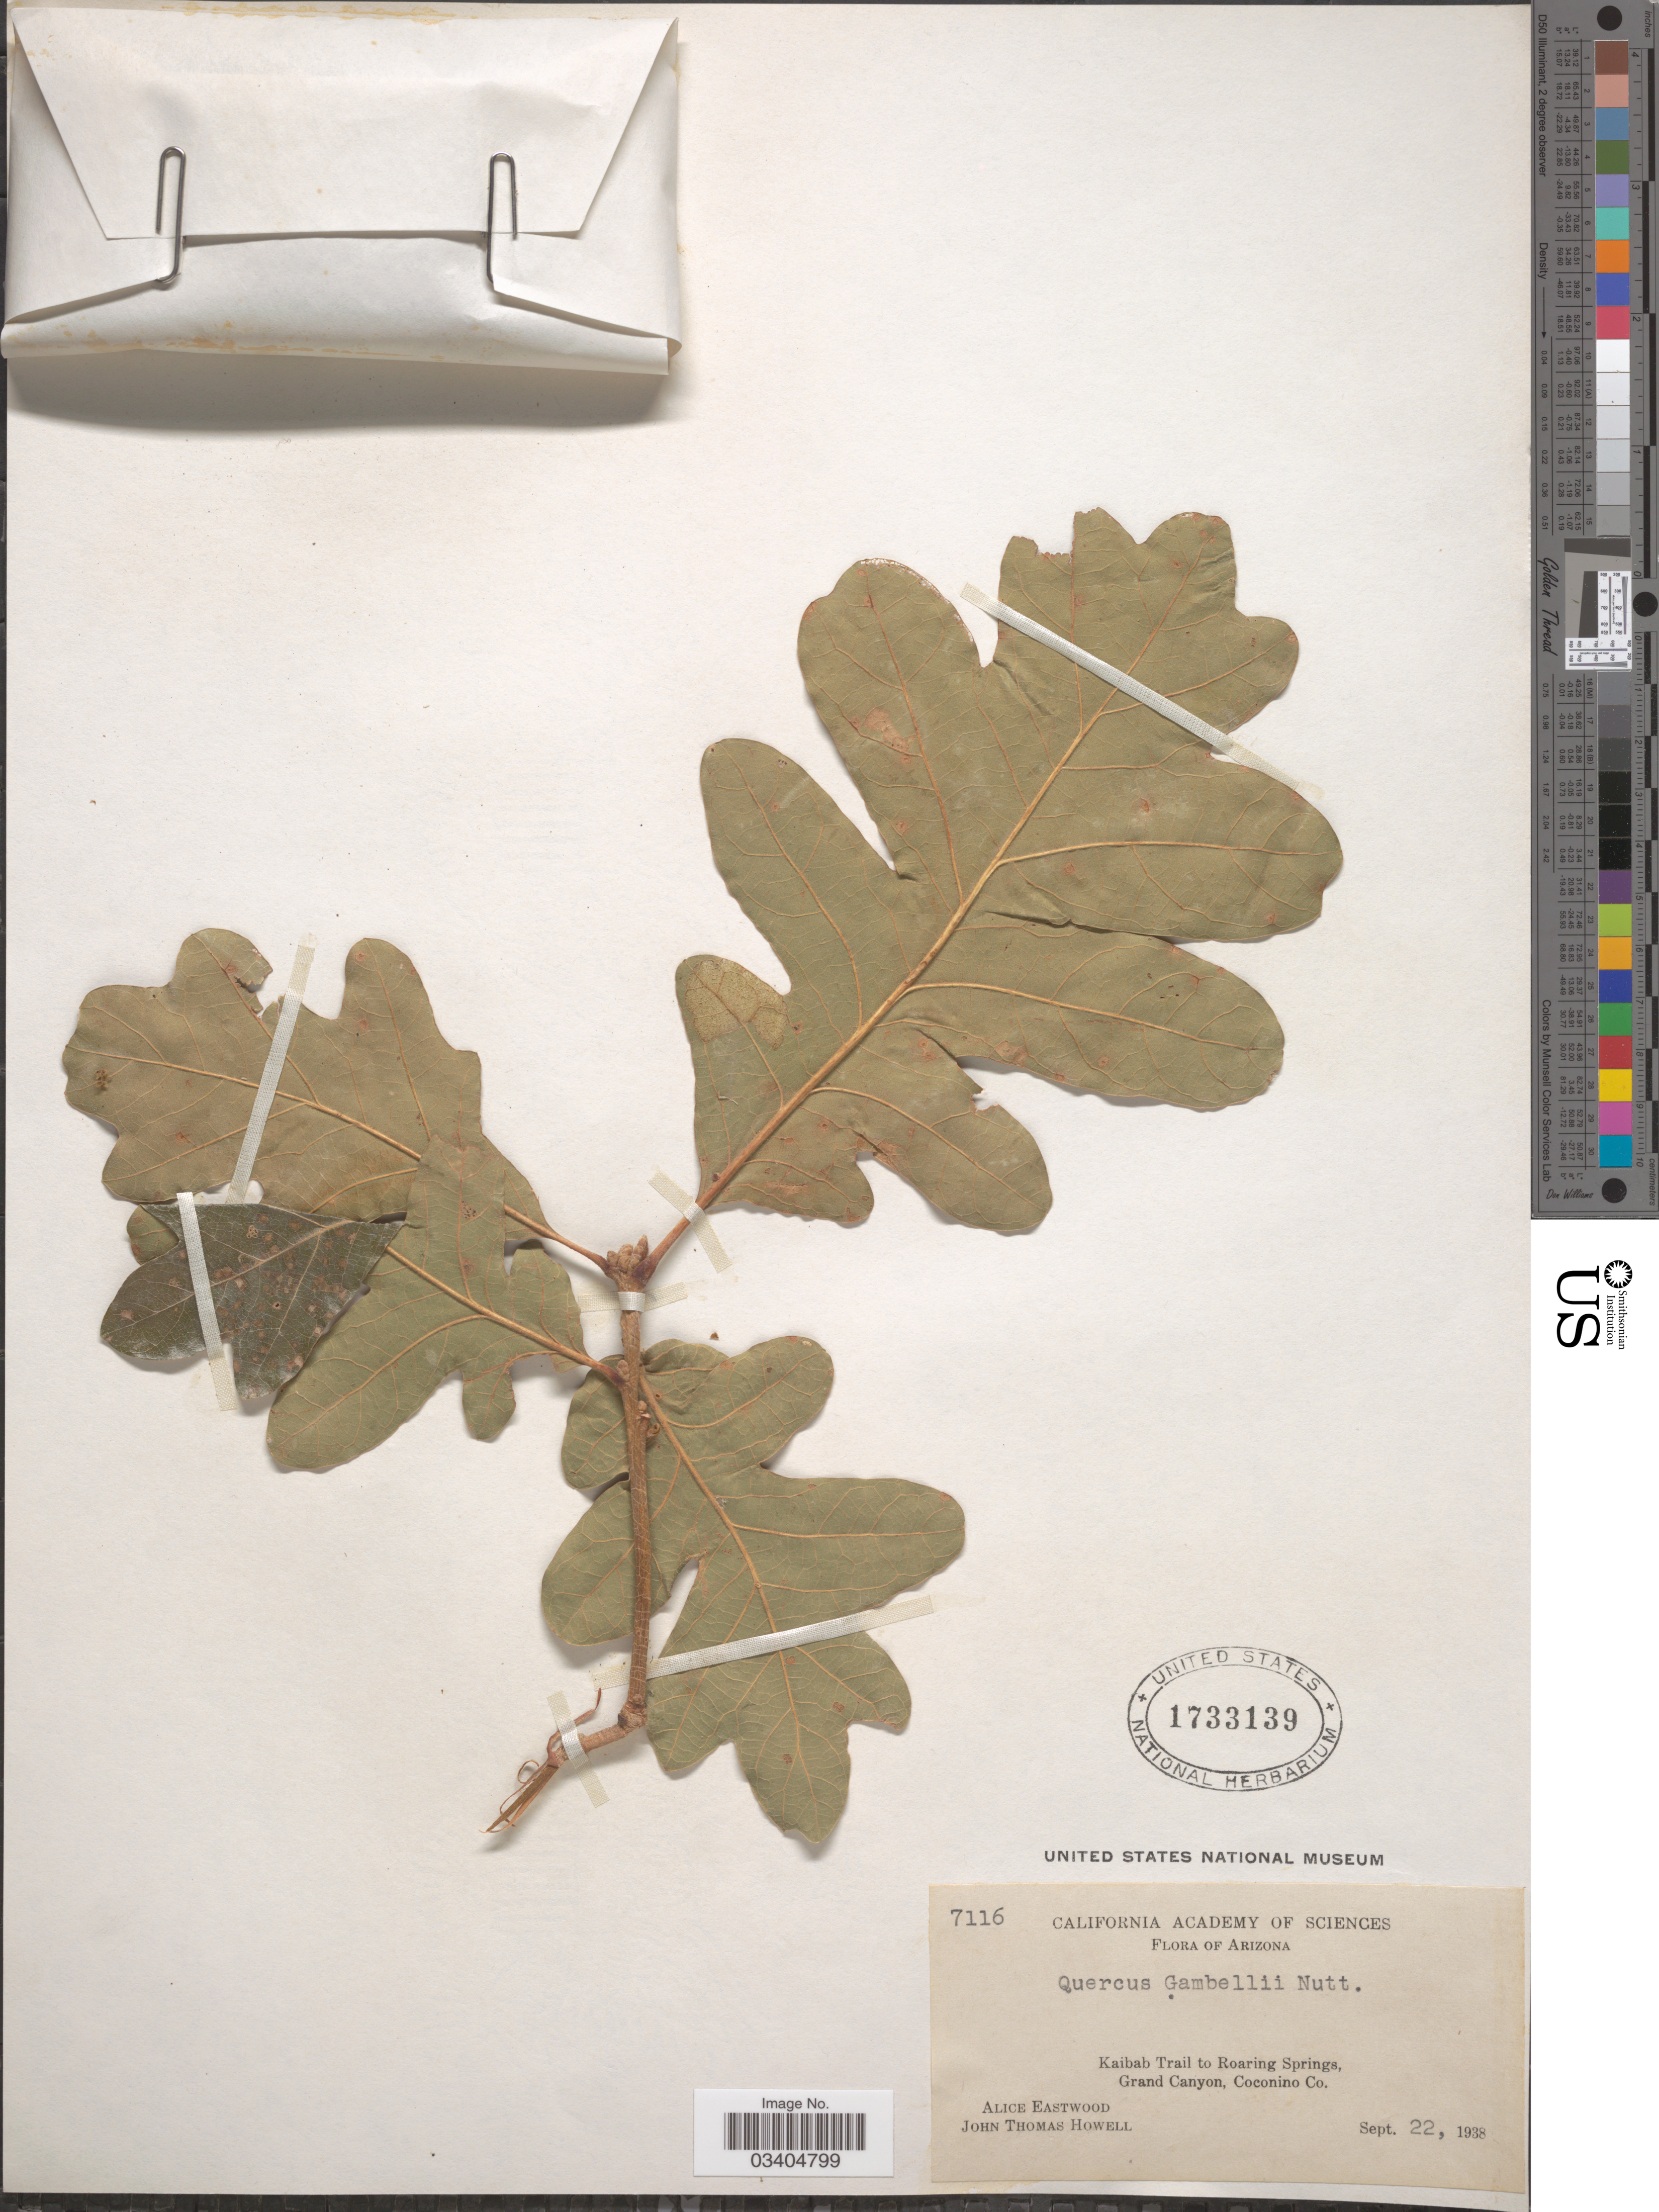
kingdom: Plantae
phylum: Tracheophyta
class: Magnoliopsida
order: Fagales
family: Fagaceae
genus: Quercus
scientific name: Quercus gambelii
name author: Nutt.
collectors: A. Eastwood & J. T. Howell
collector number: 7116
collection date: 1938-09-22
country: United States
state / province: Arizona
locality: Kaibab Trail to Roaring Springs, Grand Canyon, Coconino Co.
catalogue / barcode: US 1733139